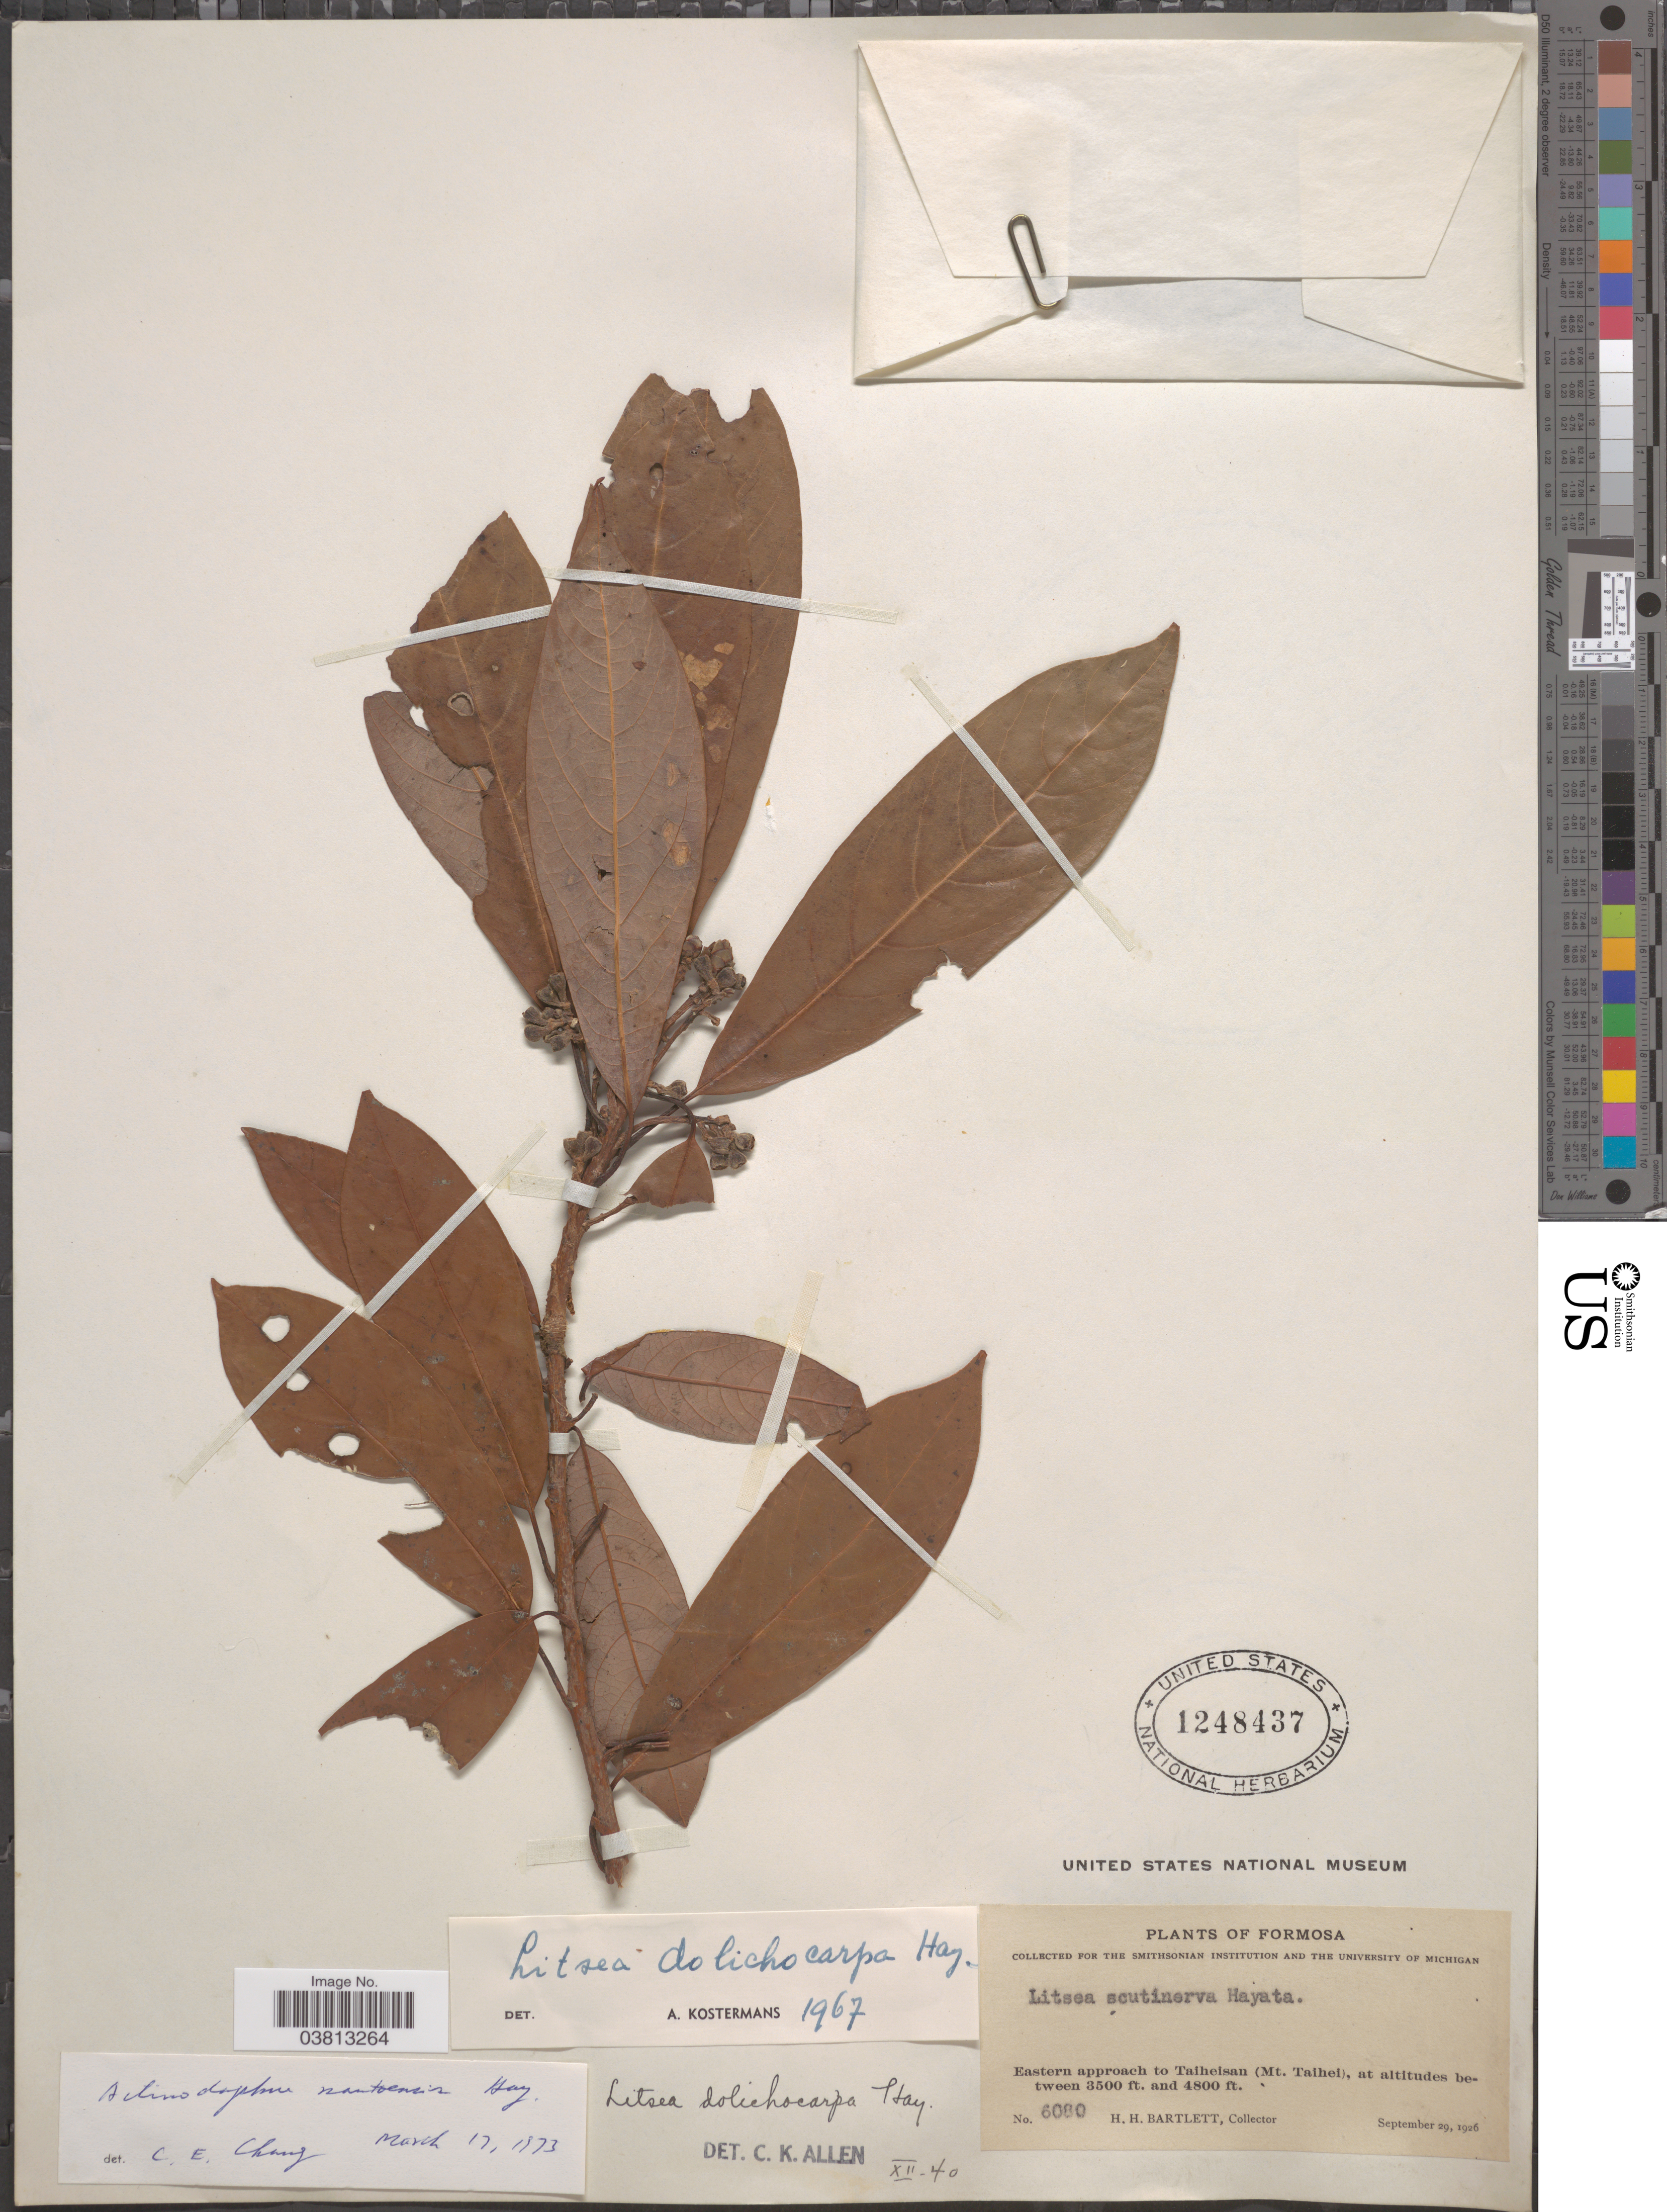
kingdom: Plantae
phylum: Tracheophyta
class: Magnoliopsida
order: Laurales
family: Lauraceae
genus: Litsea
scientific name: Litsea dolichocarpa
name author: Hayata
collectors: H. H. Bartlett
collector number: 6080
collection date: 1926-09-29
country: Taiwan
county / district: Yilan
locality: Formosa. Eastern approach to Taiheisan (Mt. Taihei).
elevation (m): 1067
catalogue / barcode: US 1248437